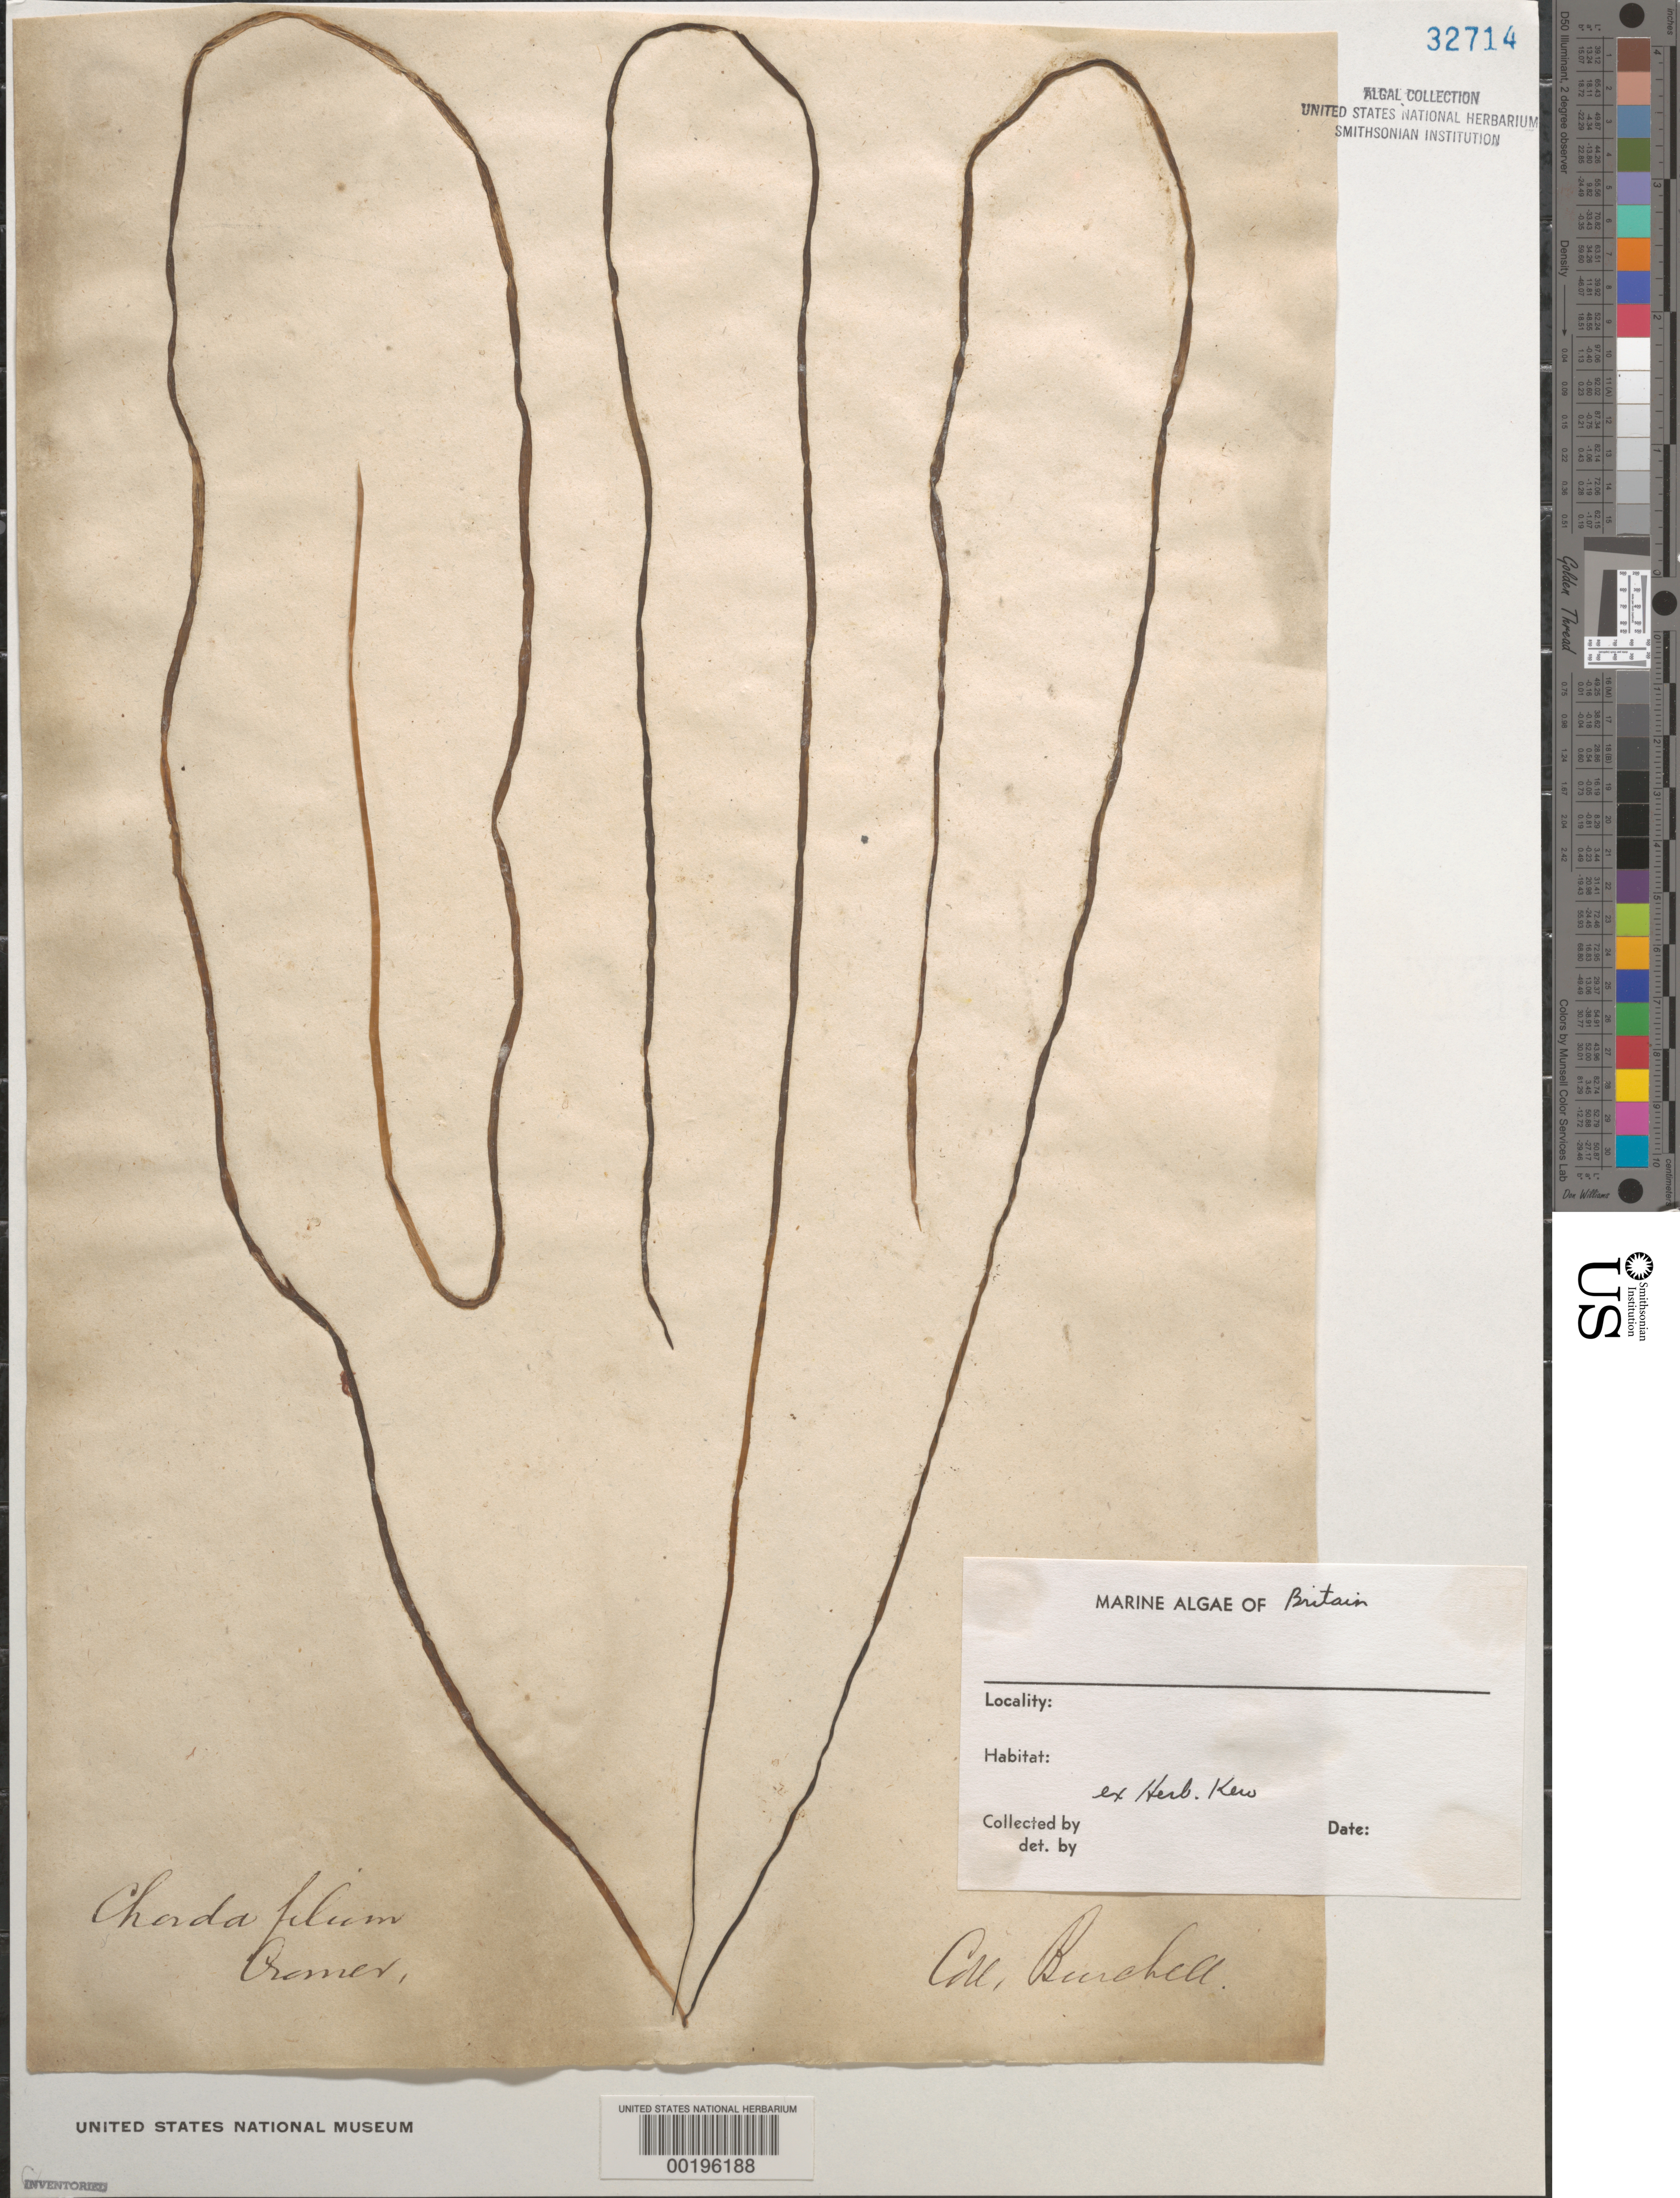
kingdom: Chromista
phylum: Ochrophyta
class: Phaeophyceae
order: Laminariales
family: Chordaceae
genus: Chorda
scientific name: Chorda filum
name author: (L.) Stackh.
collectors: W. J. Burchell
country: United Kingdom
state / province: England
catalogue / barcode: US 32714